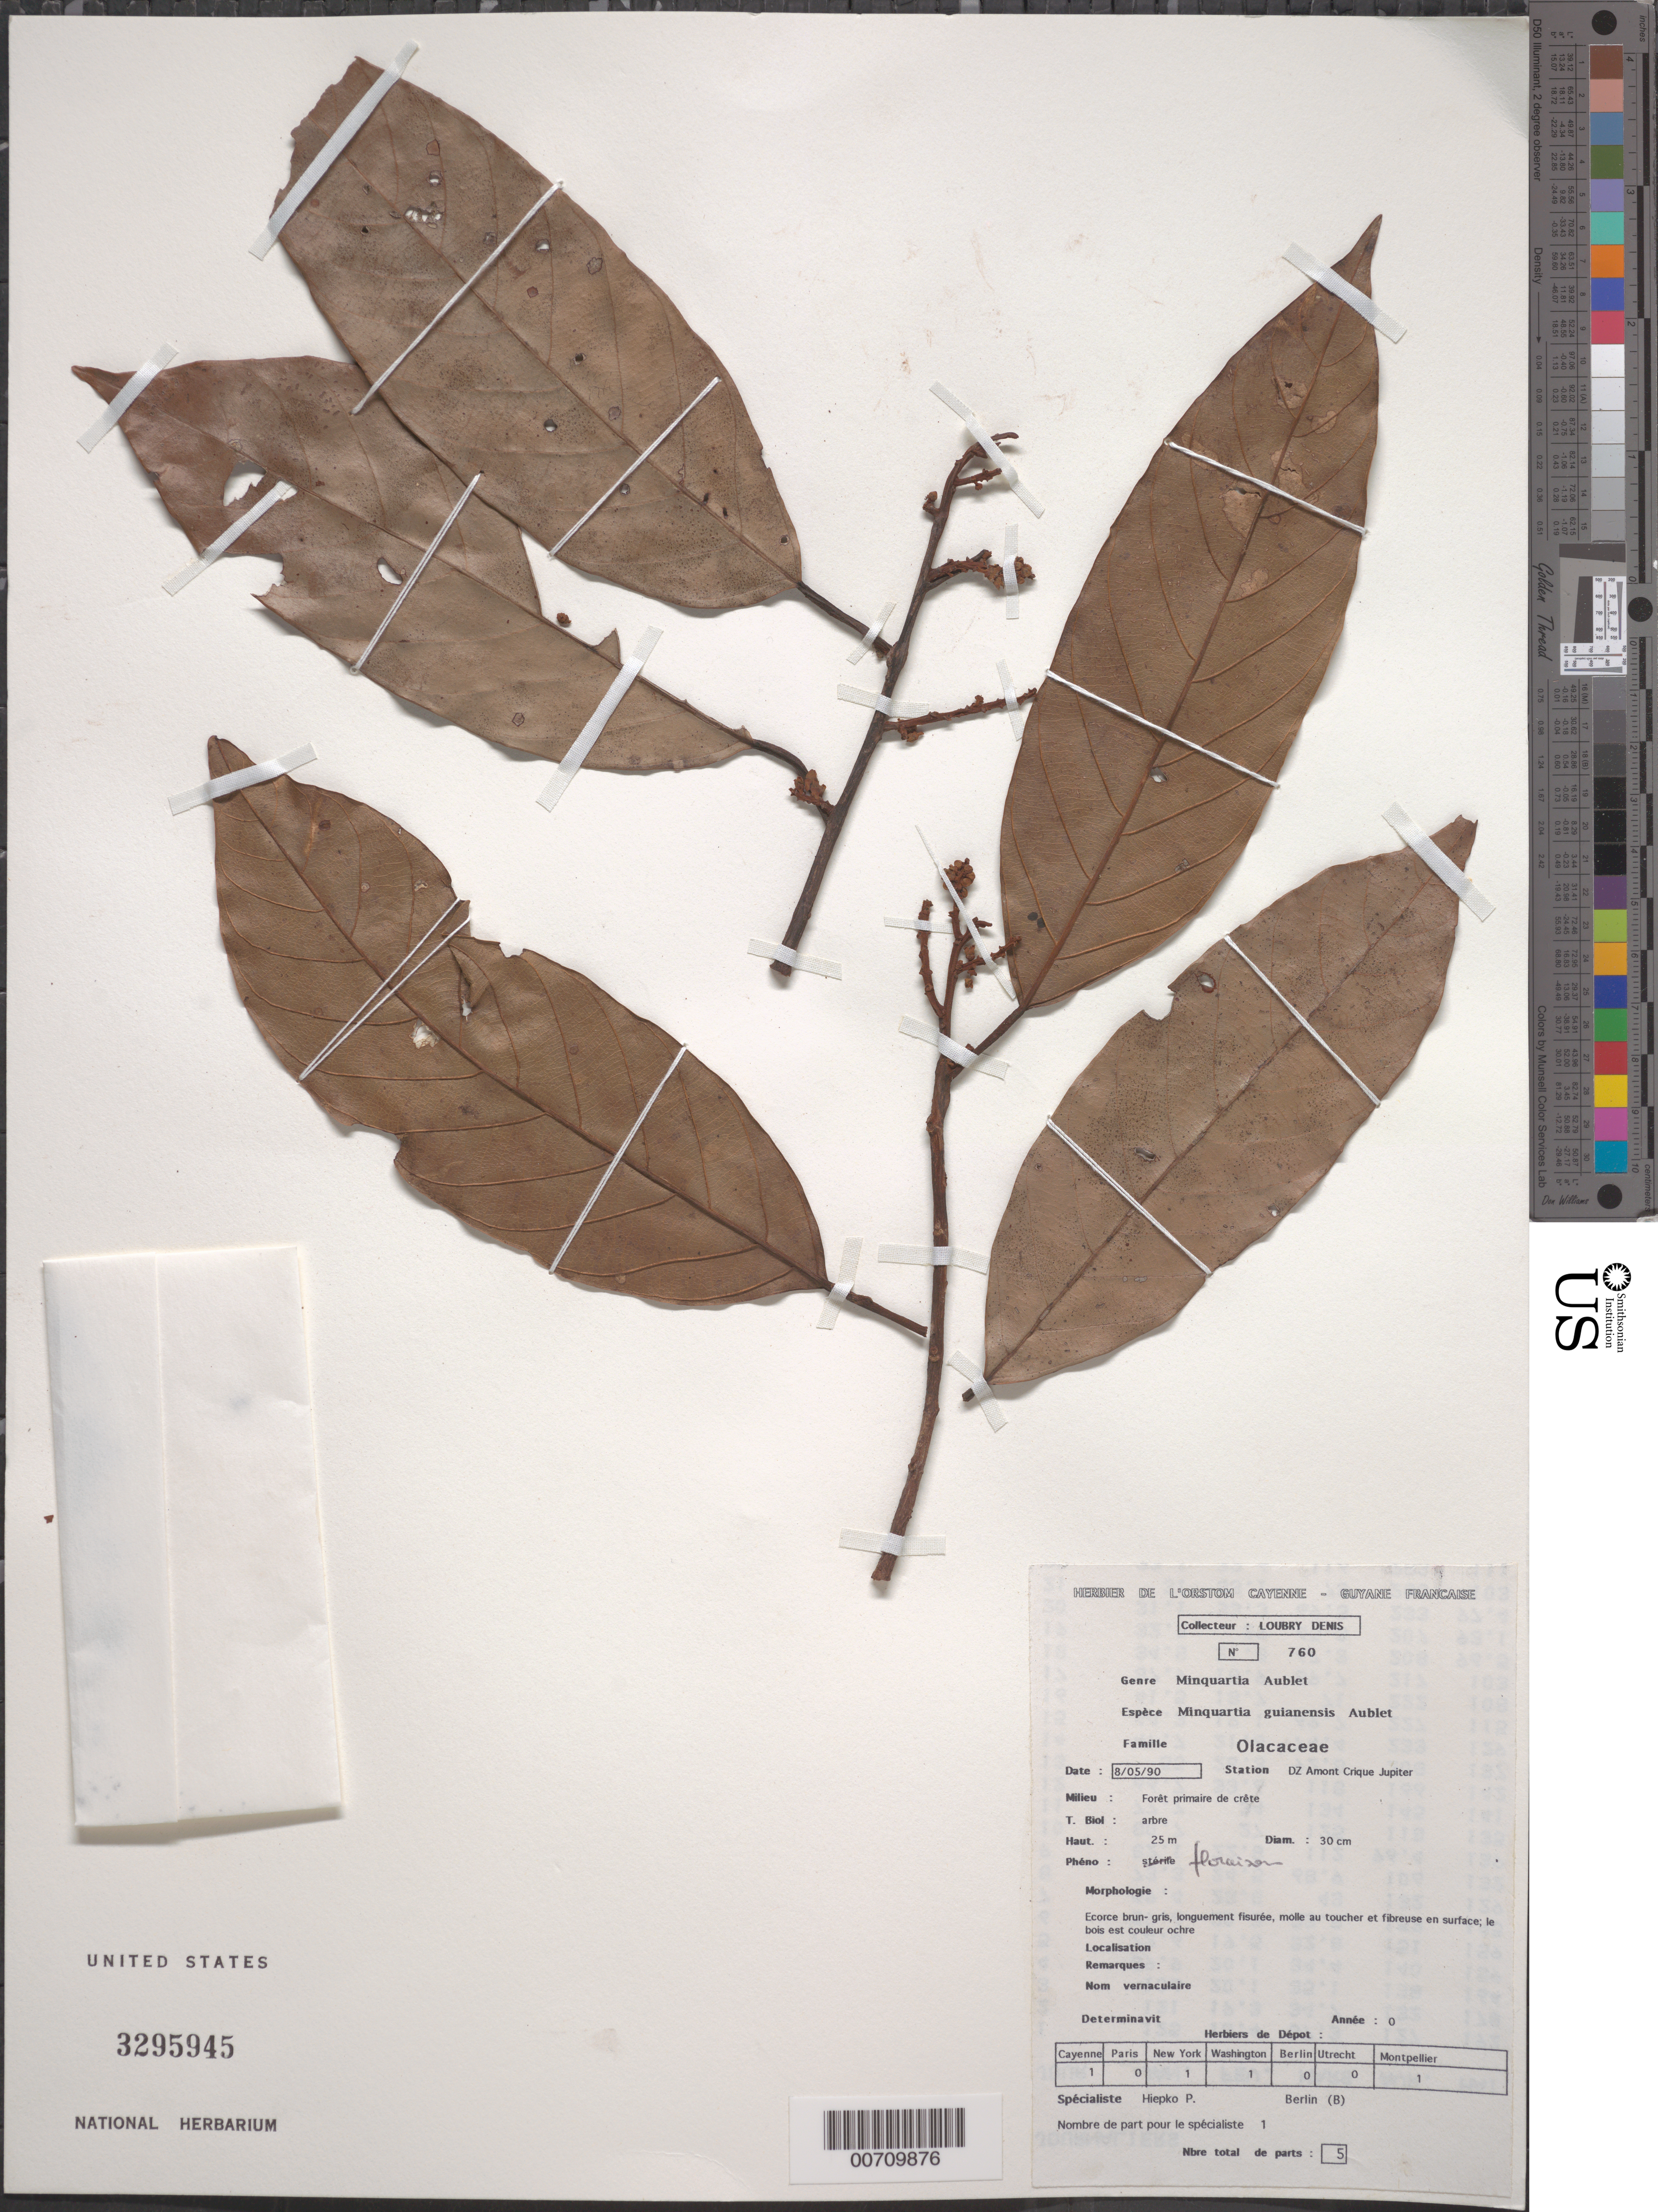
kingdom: Plantae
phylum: Tracheophyta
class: Magnoliopsida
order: Santalales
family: Coulaceae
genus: Minquartia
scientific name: Minquartia guianensis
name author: Aubl.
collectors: D. Loubry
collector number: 760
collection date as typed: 8-May-90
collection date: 1990-05-08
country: French Guiana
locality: DZ amont Crique Jupiter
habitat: Forêt primaire et crête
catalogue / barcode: US 3295945